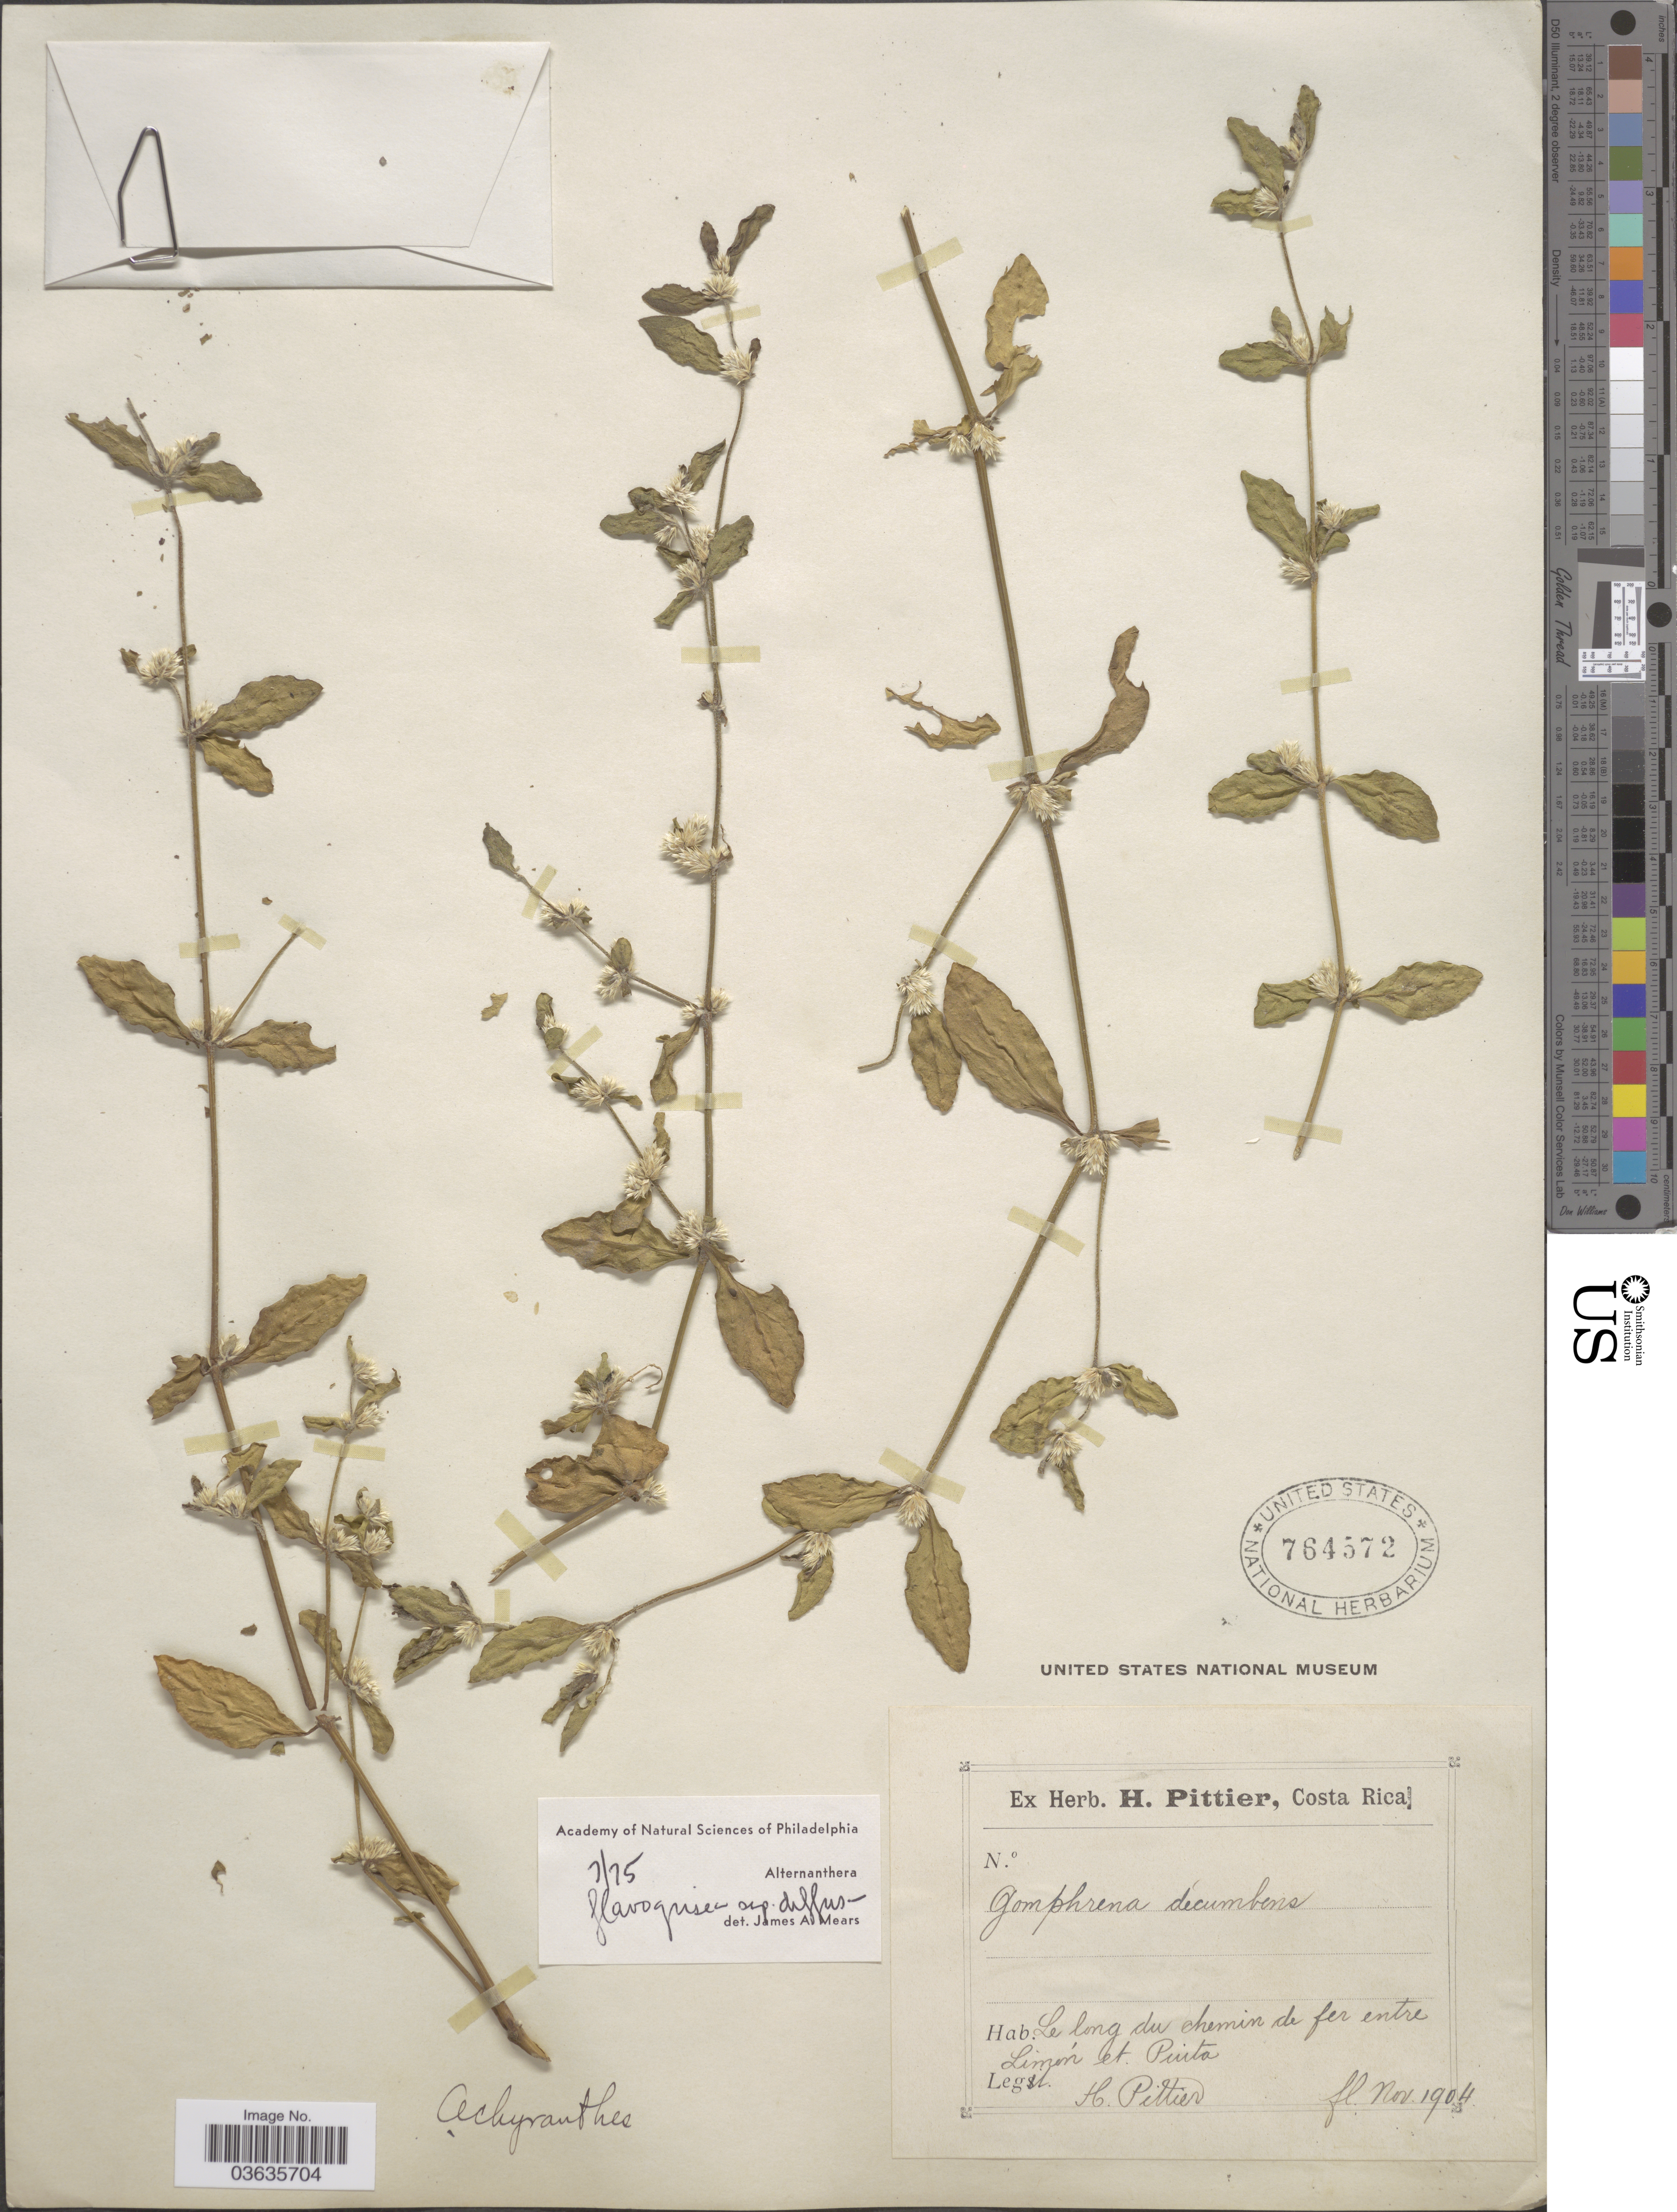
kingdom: Plantae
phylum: Tracheophyta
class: Magnoliopsida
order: Caryophyllales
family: Amaranthaceae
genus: Alternanthera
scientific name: Alternanthera flavogrisea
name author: Urb.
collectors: H. F. Pittier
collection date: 1904-11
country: Costa Rica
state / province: Limón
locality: Le long du chemin de fer entre Limón et. Pinta.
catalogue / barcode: US 764572